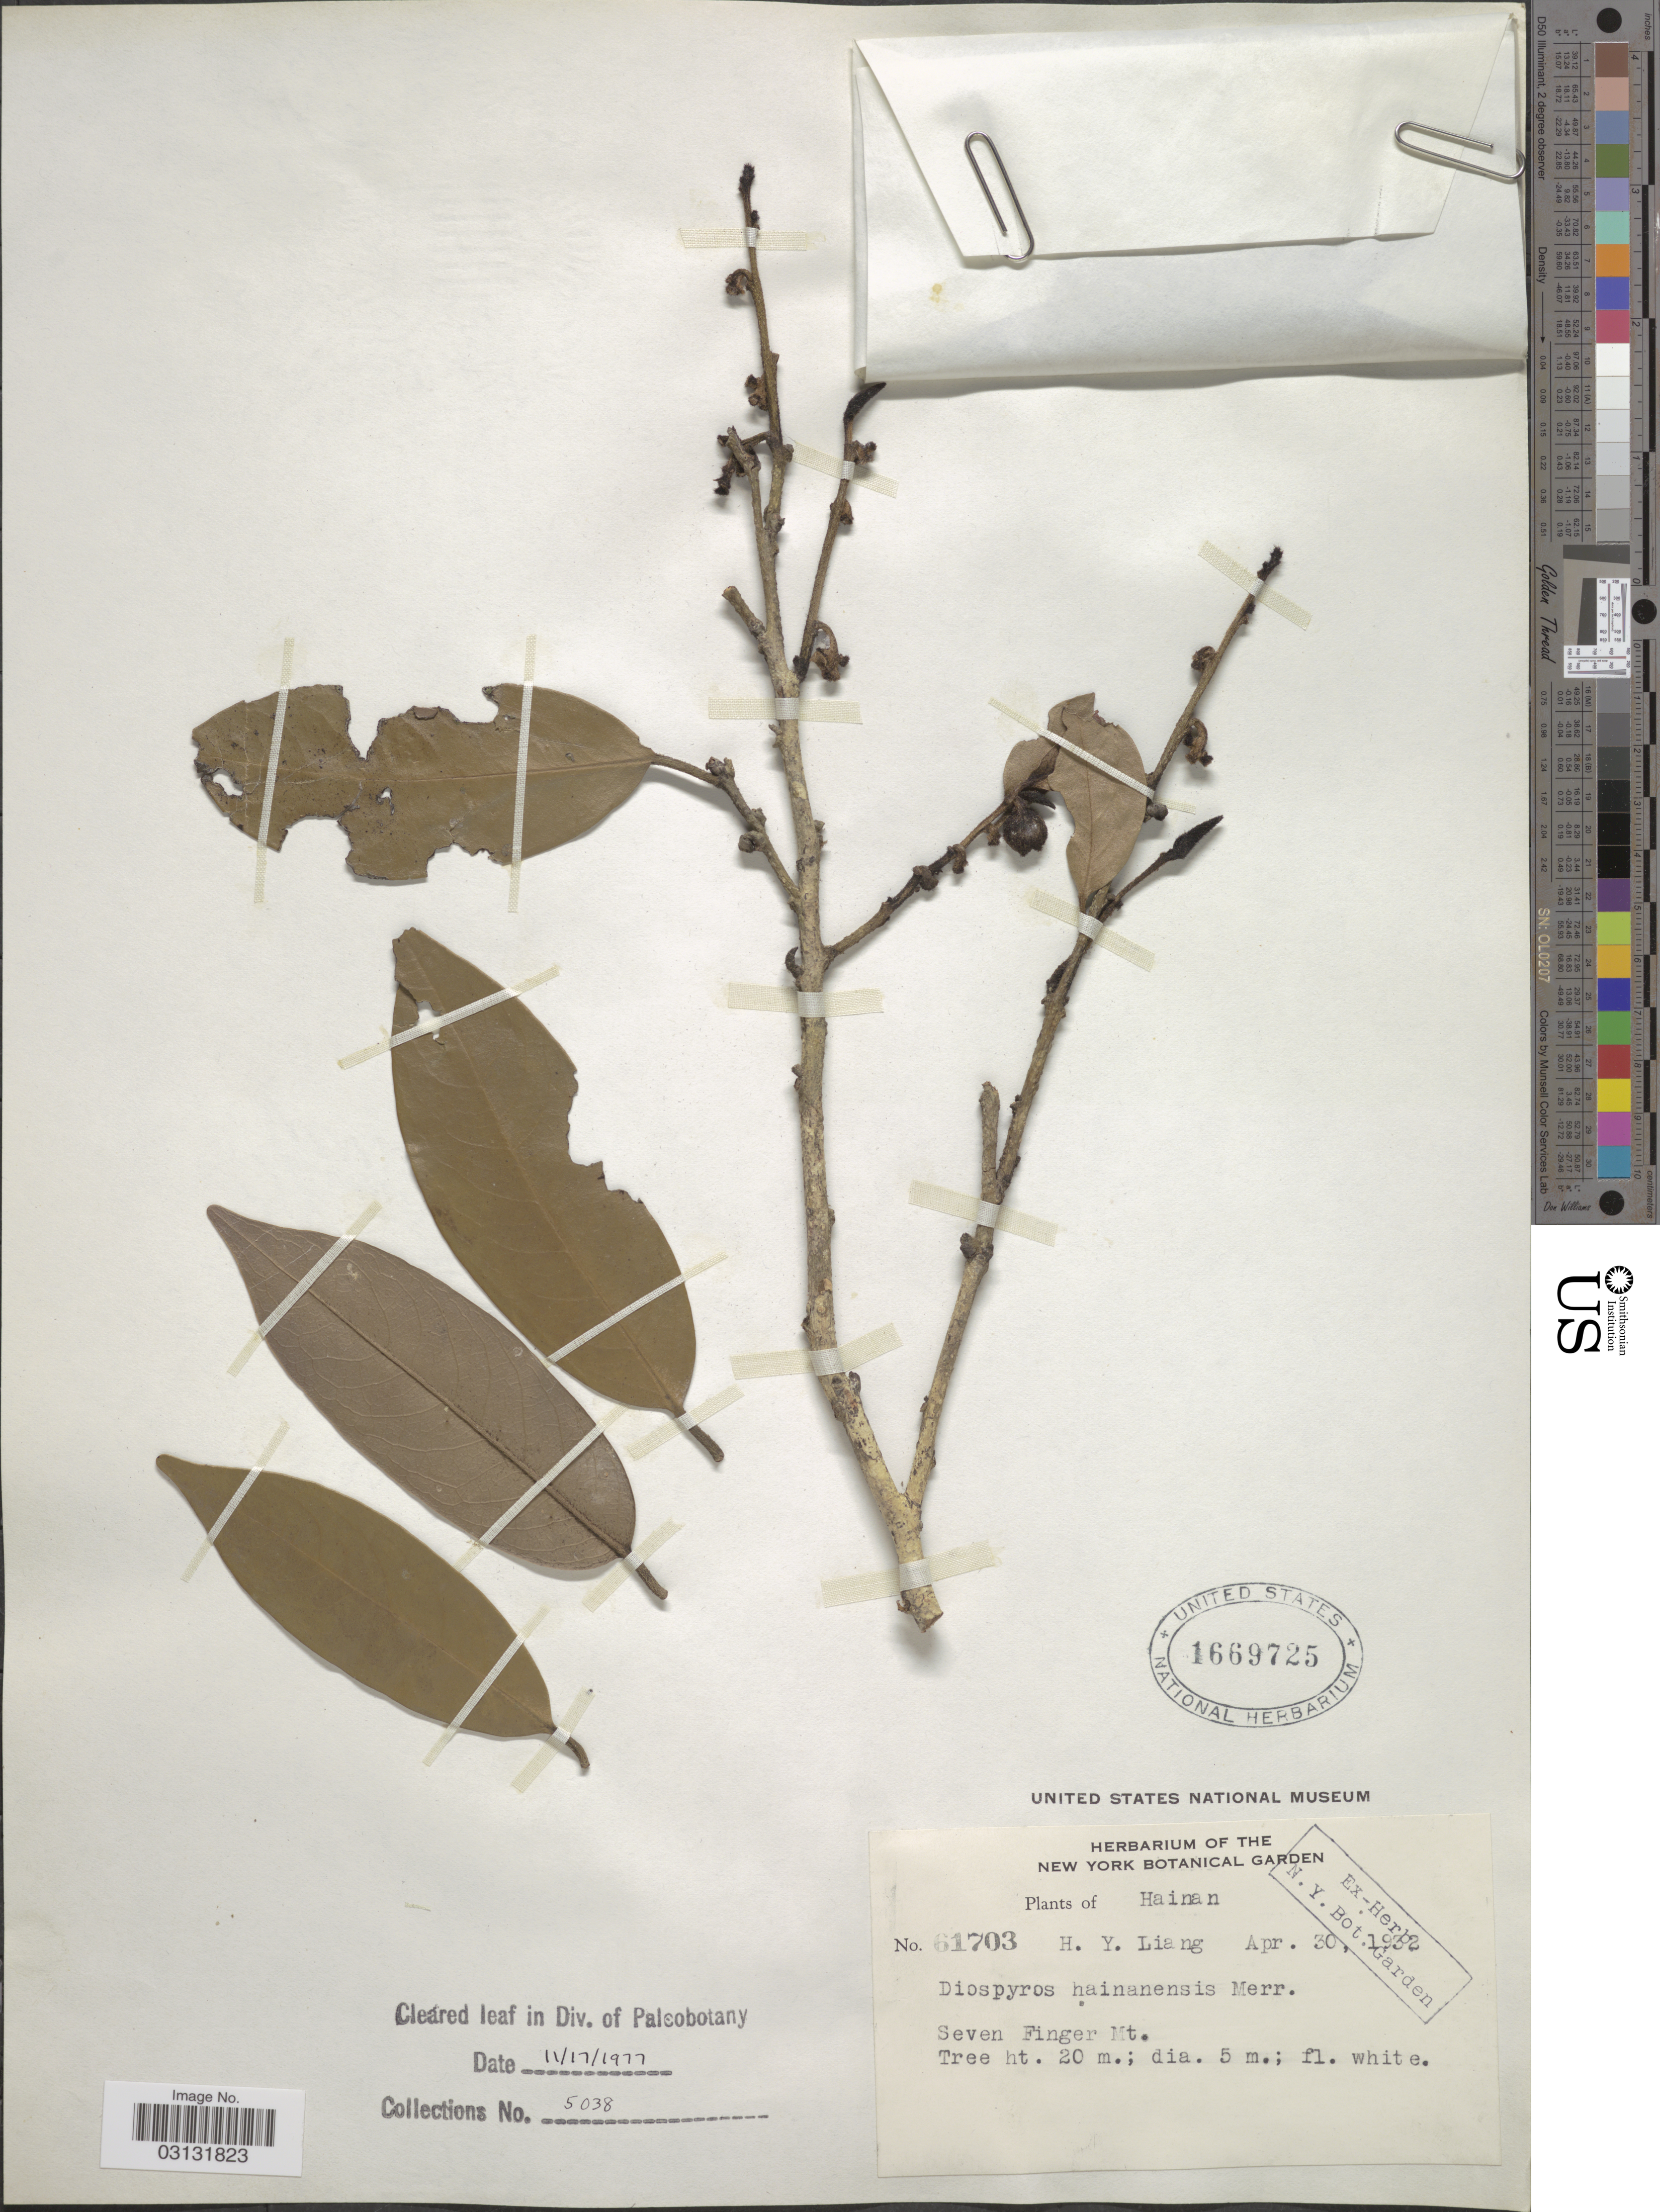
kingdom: Plantae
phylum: Tracheophyta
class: Magnoliopsida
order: Ericales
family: Ebenaceae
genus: Diospyros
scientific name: Diospyros hainanensis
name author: Merr.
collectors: H. Y. Liang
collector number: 61703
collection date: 1932-04-30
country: China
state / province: Hainan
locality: Seven Finger Mt.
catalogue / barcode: US 1669725